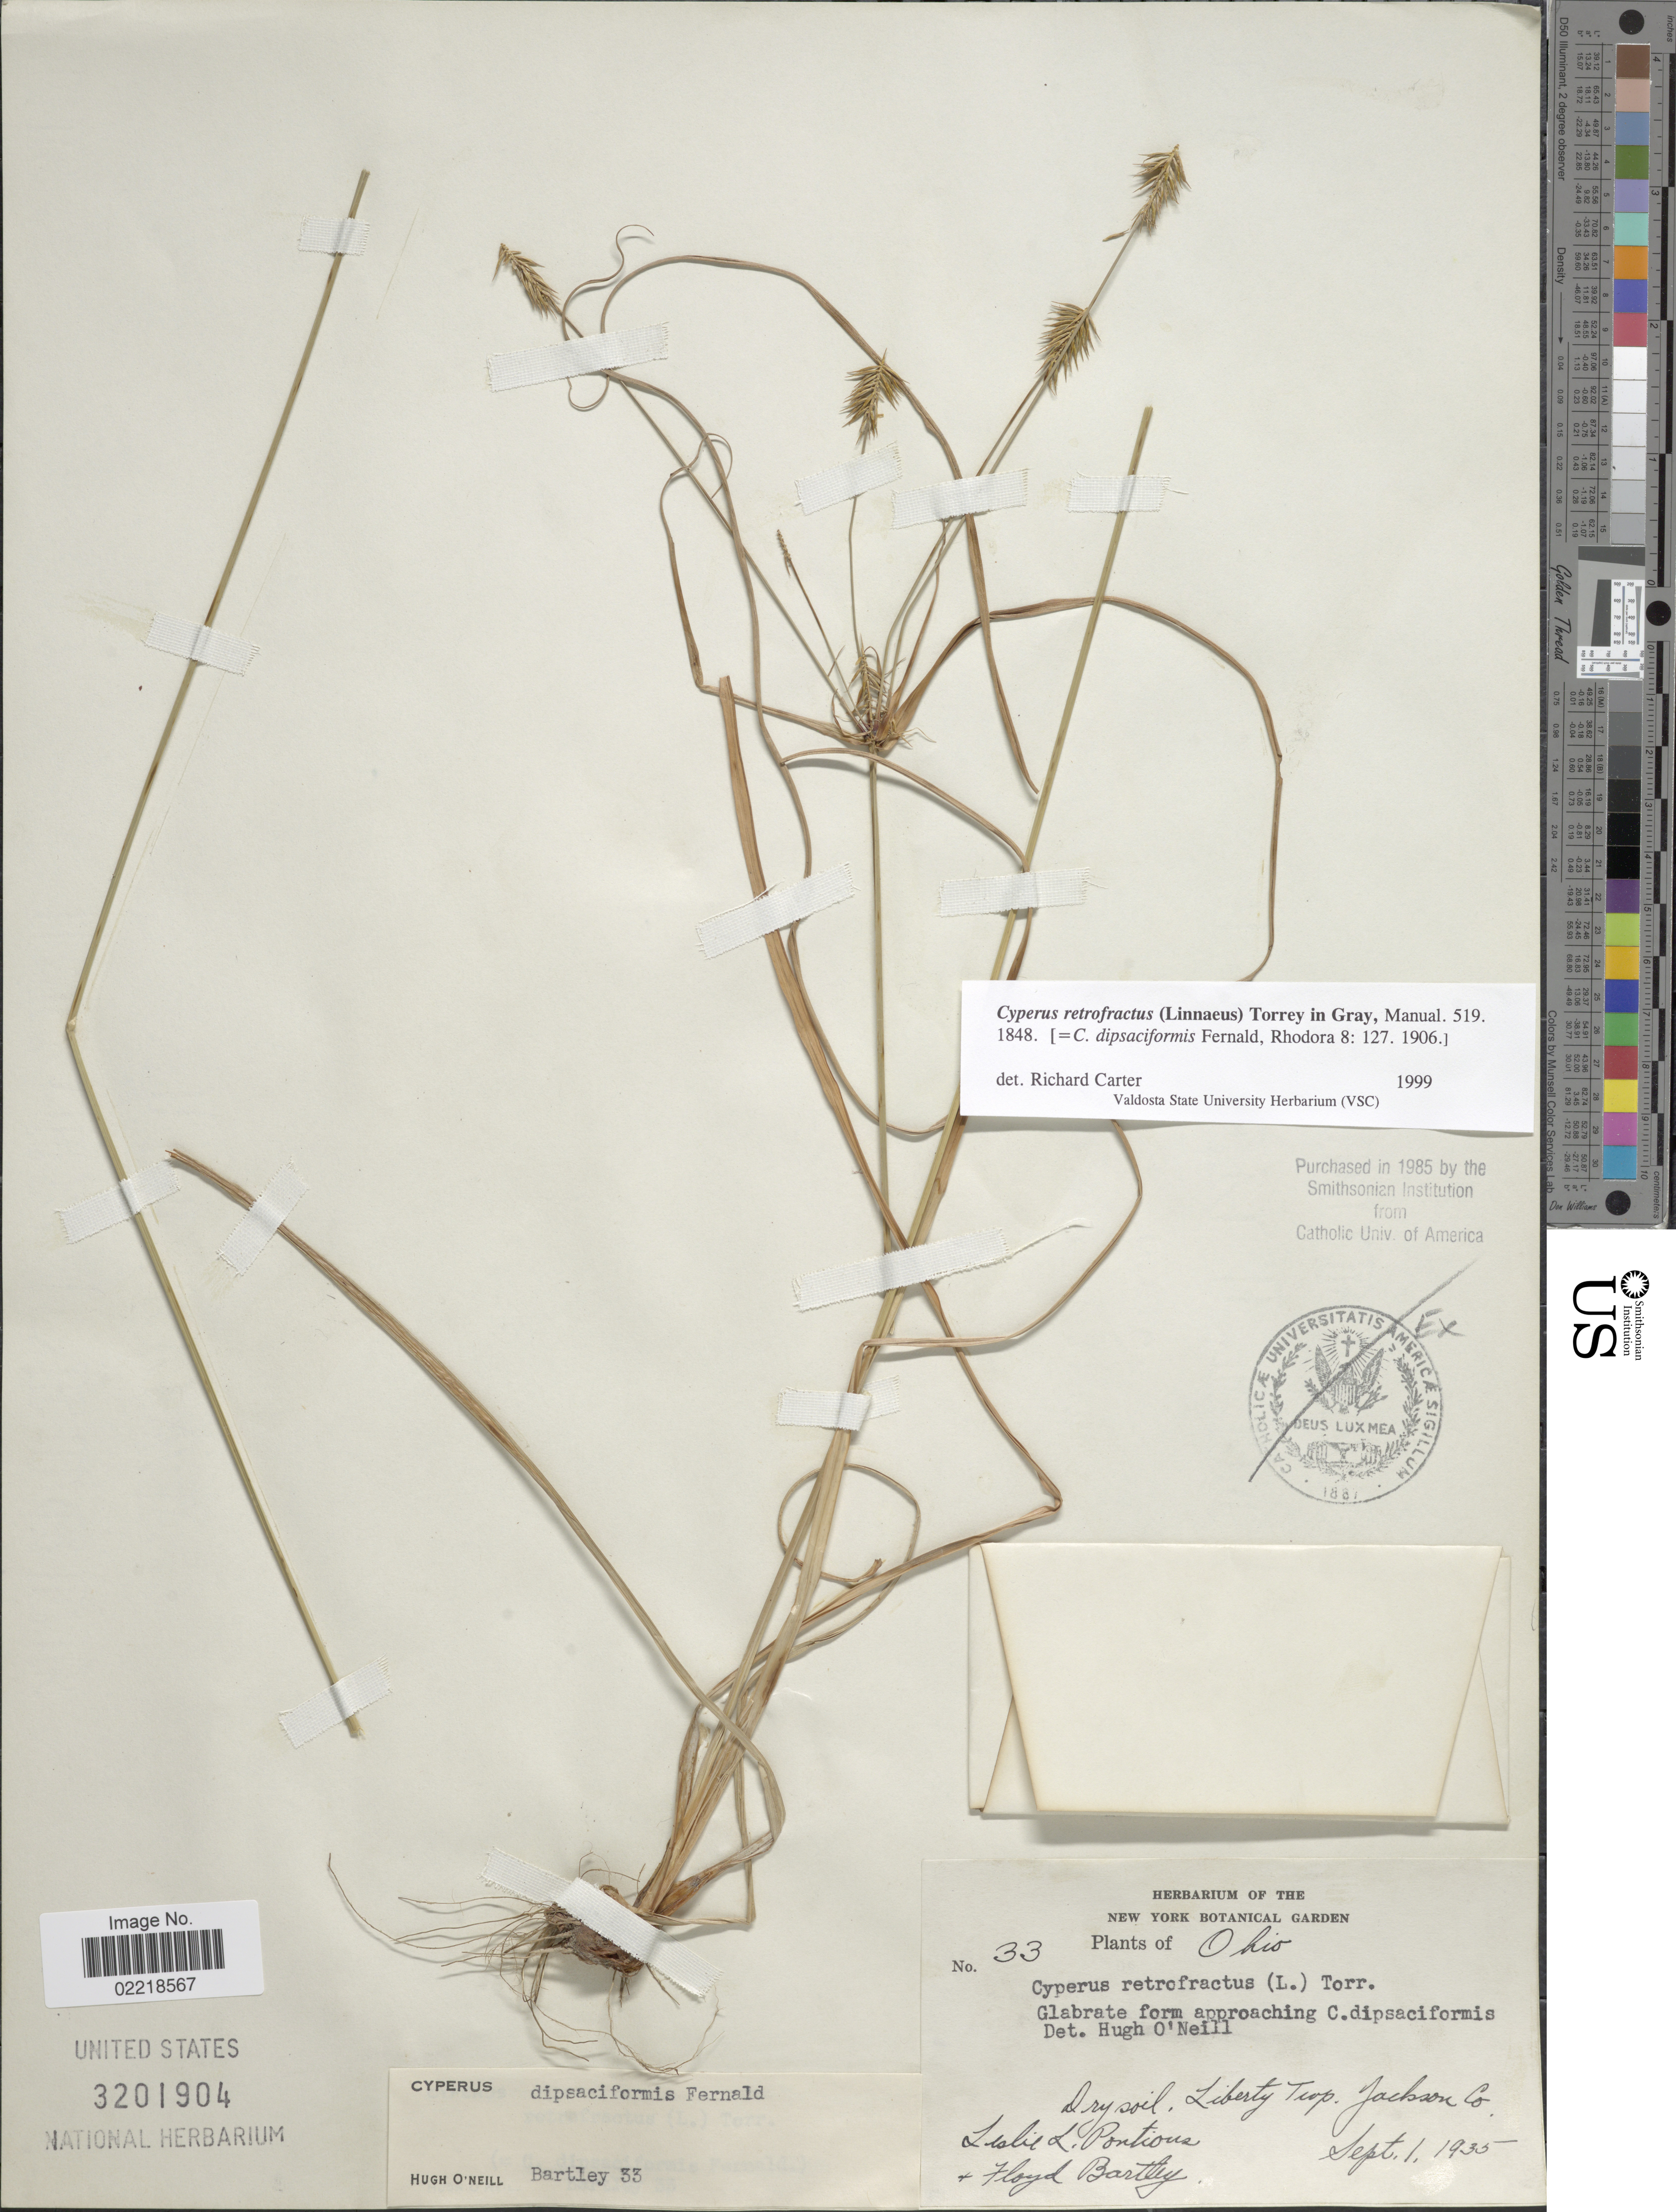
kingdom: Plantae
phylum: Tracheophyta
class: Liliopsida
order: Poales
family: Cyperaceae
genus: Cyperus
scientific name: Cyperus retrofractus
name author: (L.) Torr.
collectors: L. L. Pontious & F. Bartley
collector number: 33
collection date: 1935-09-01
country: United States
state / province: Ohio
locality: Dry soil, Liberty Trop, Jackson Co.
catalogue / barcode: US 3201904